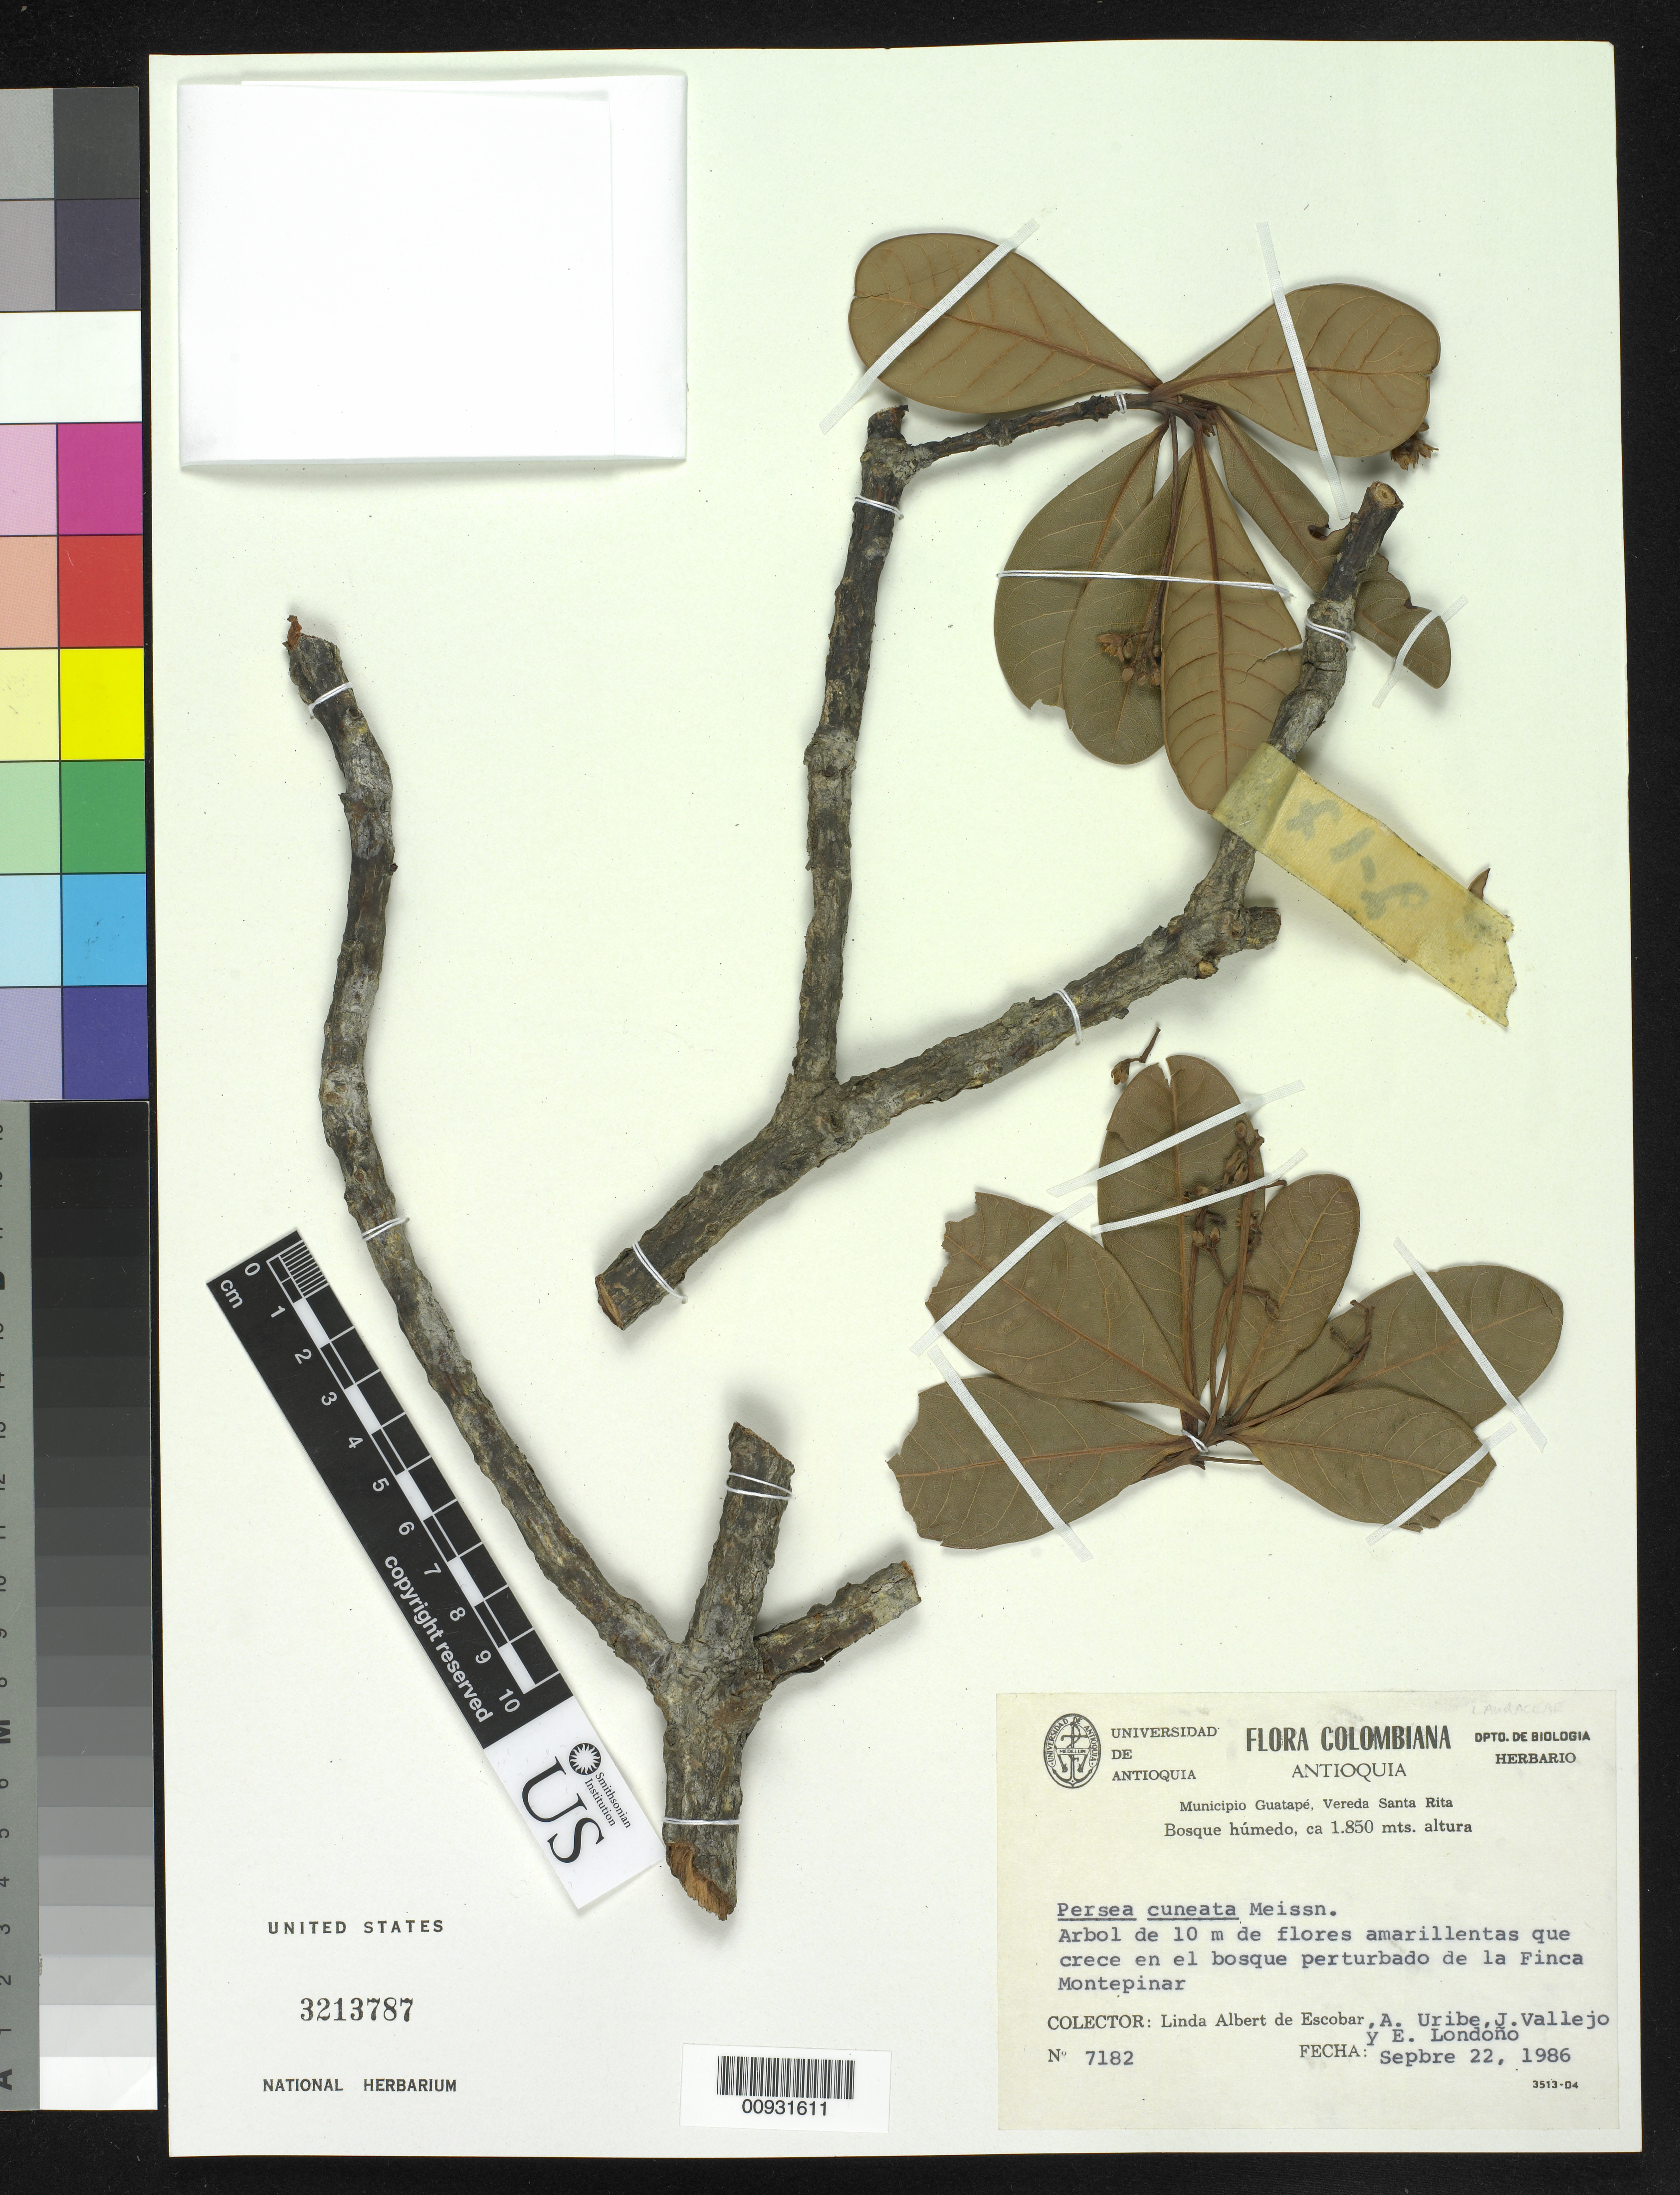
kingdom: Plantae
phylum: Tracheophyta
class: Magnoliopsida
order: Laurales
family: Lauraceae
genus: Persea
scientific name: Persea cuneata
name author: Meisn.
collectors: L. K. de Escobar, L. Uribe, J. Vallejo & E. Londono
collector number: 7182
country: Colombia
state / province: Antioquia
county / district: Guatapé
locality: Vereda Santa Rita, Finca MontePinar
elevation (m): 1850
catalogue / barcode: US 3213787